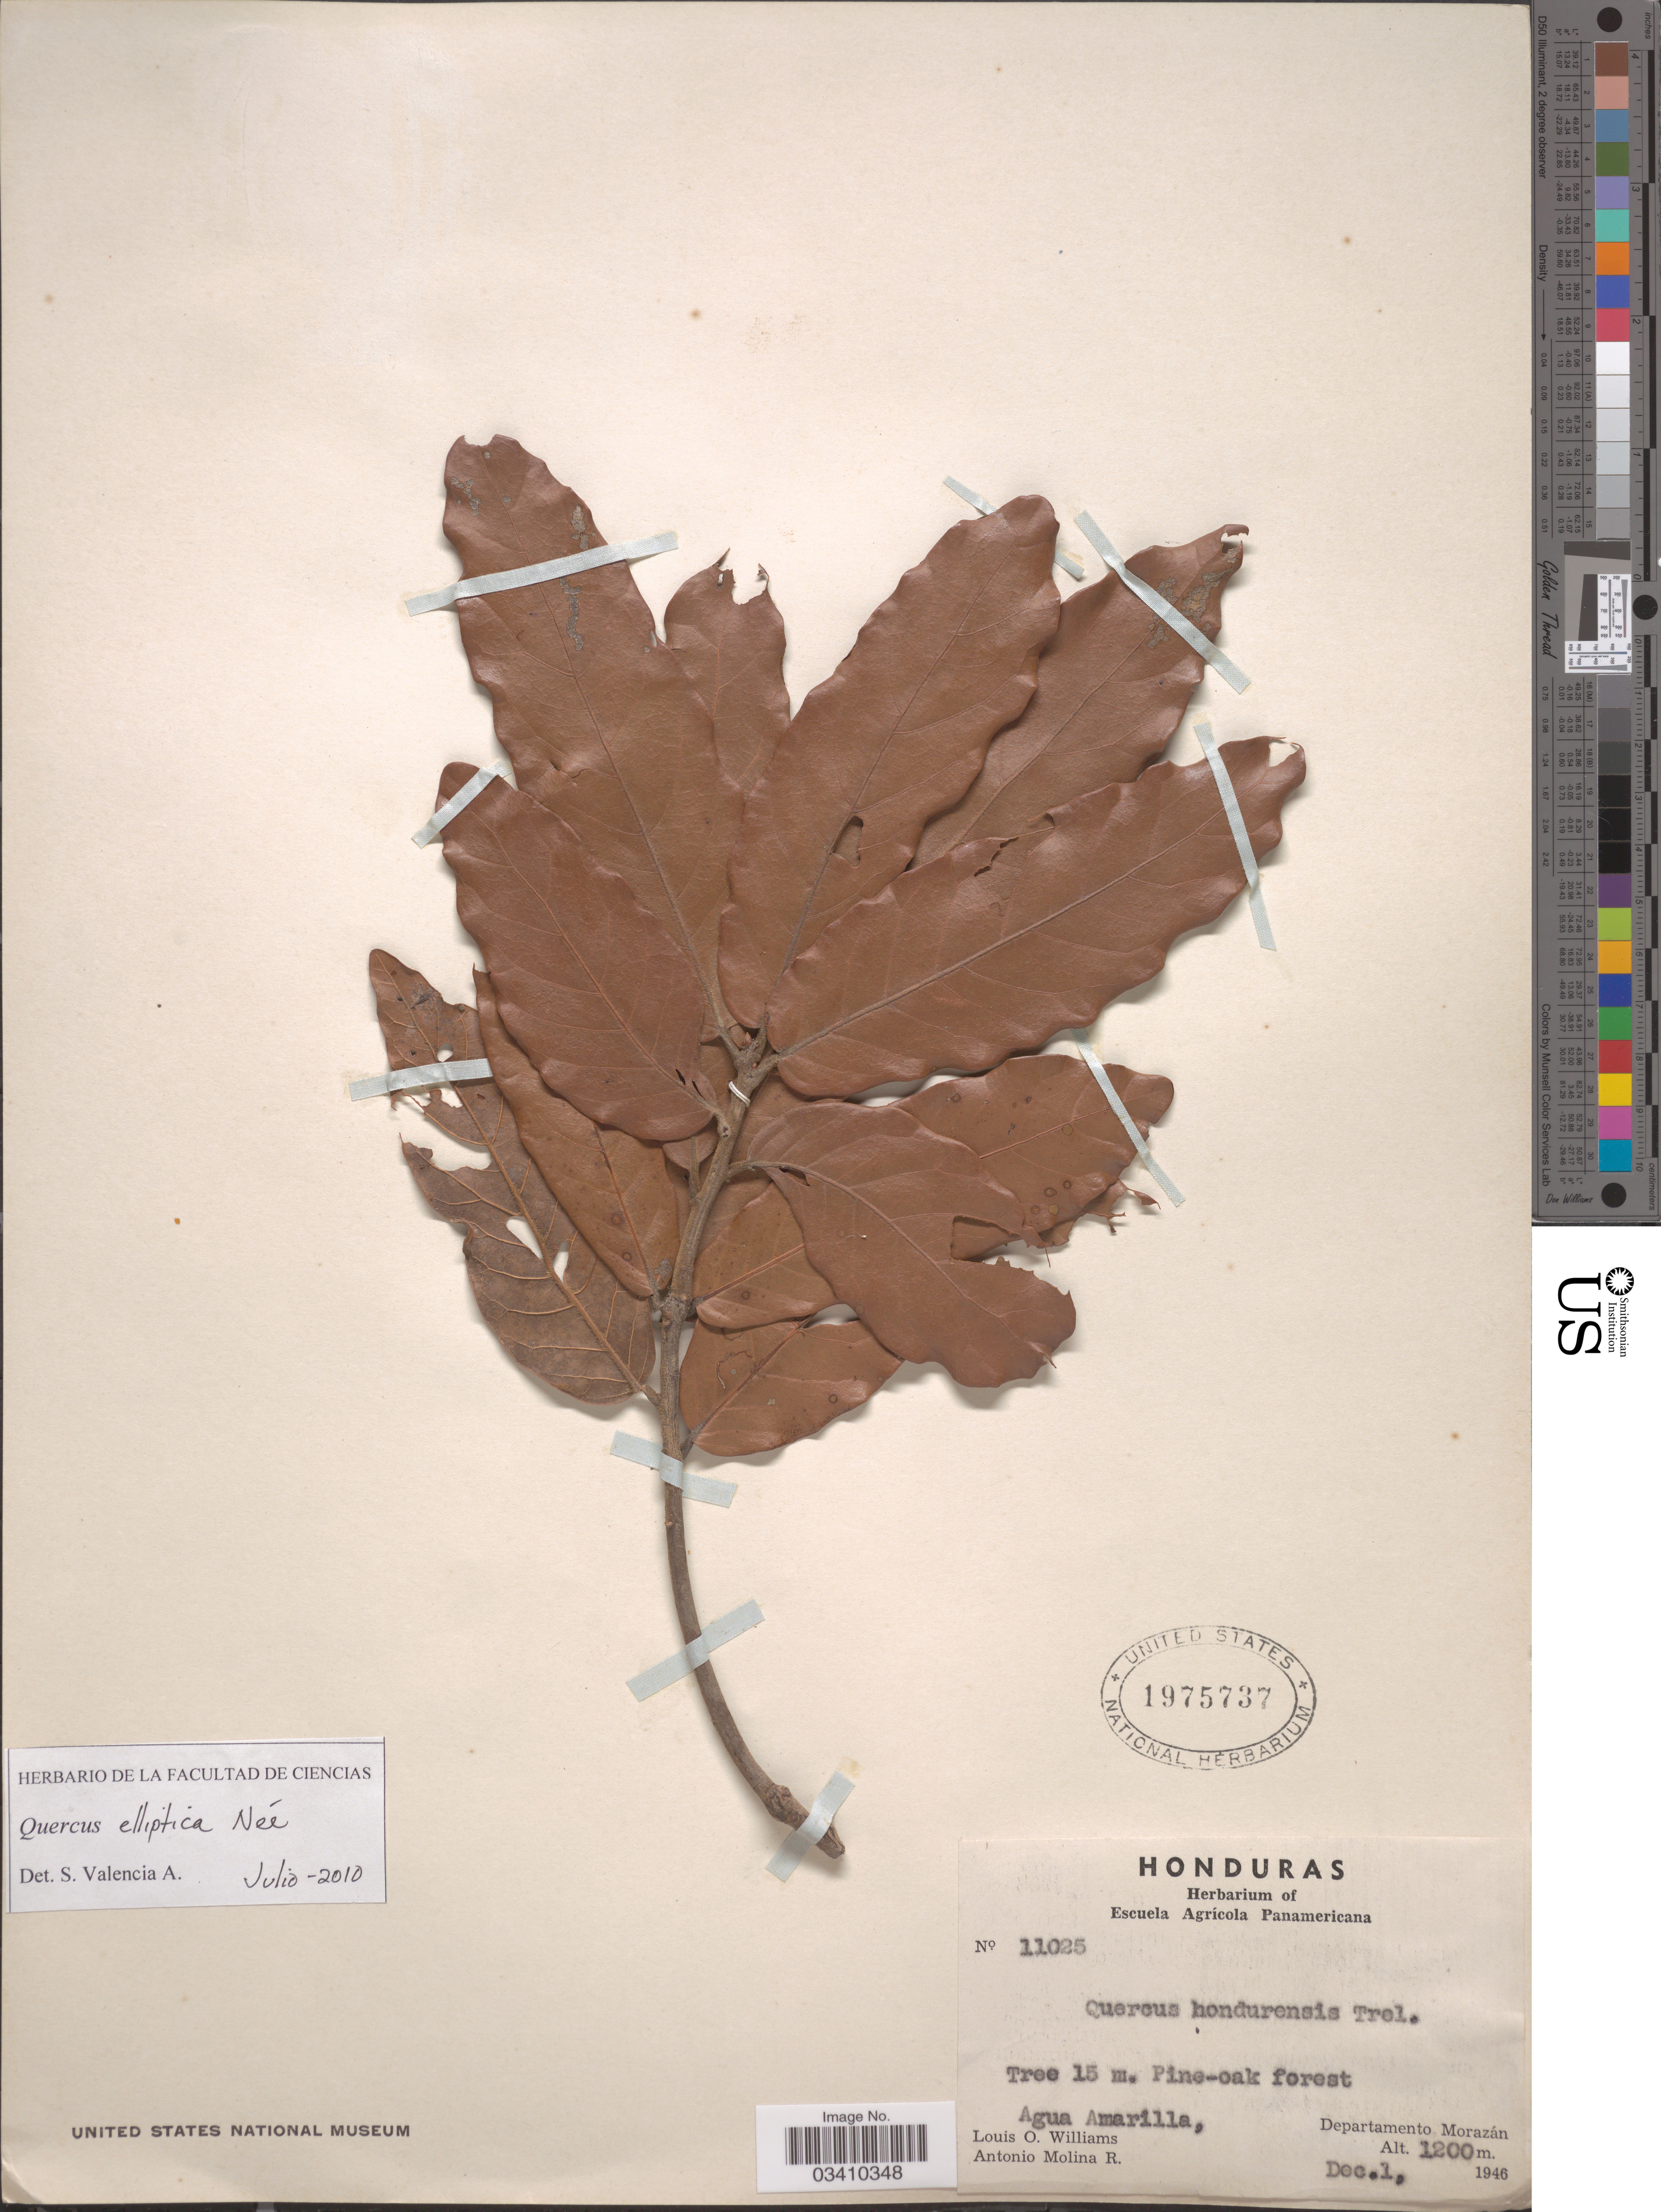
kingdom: Plantae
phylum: Tracheophyta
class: Magnoliopsida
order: Fagales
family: Fagaceae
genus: Quercus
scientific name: Quercus elliptica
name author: Née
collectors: L. O. Williams & A. Molina R.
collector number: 11025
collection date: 1946-12-01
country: Honduras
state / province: Fco. Morazán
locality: Agua Amarilla, Departamento Morazán.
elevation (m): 1200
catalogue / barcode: US 1975737